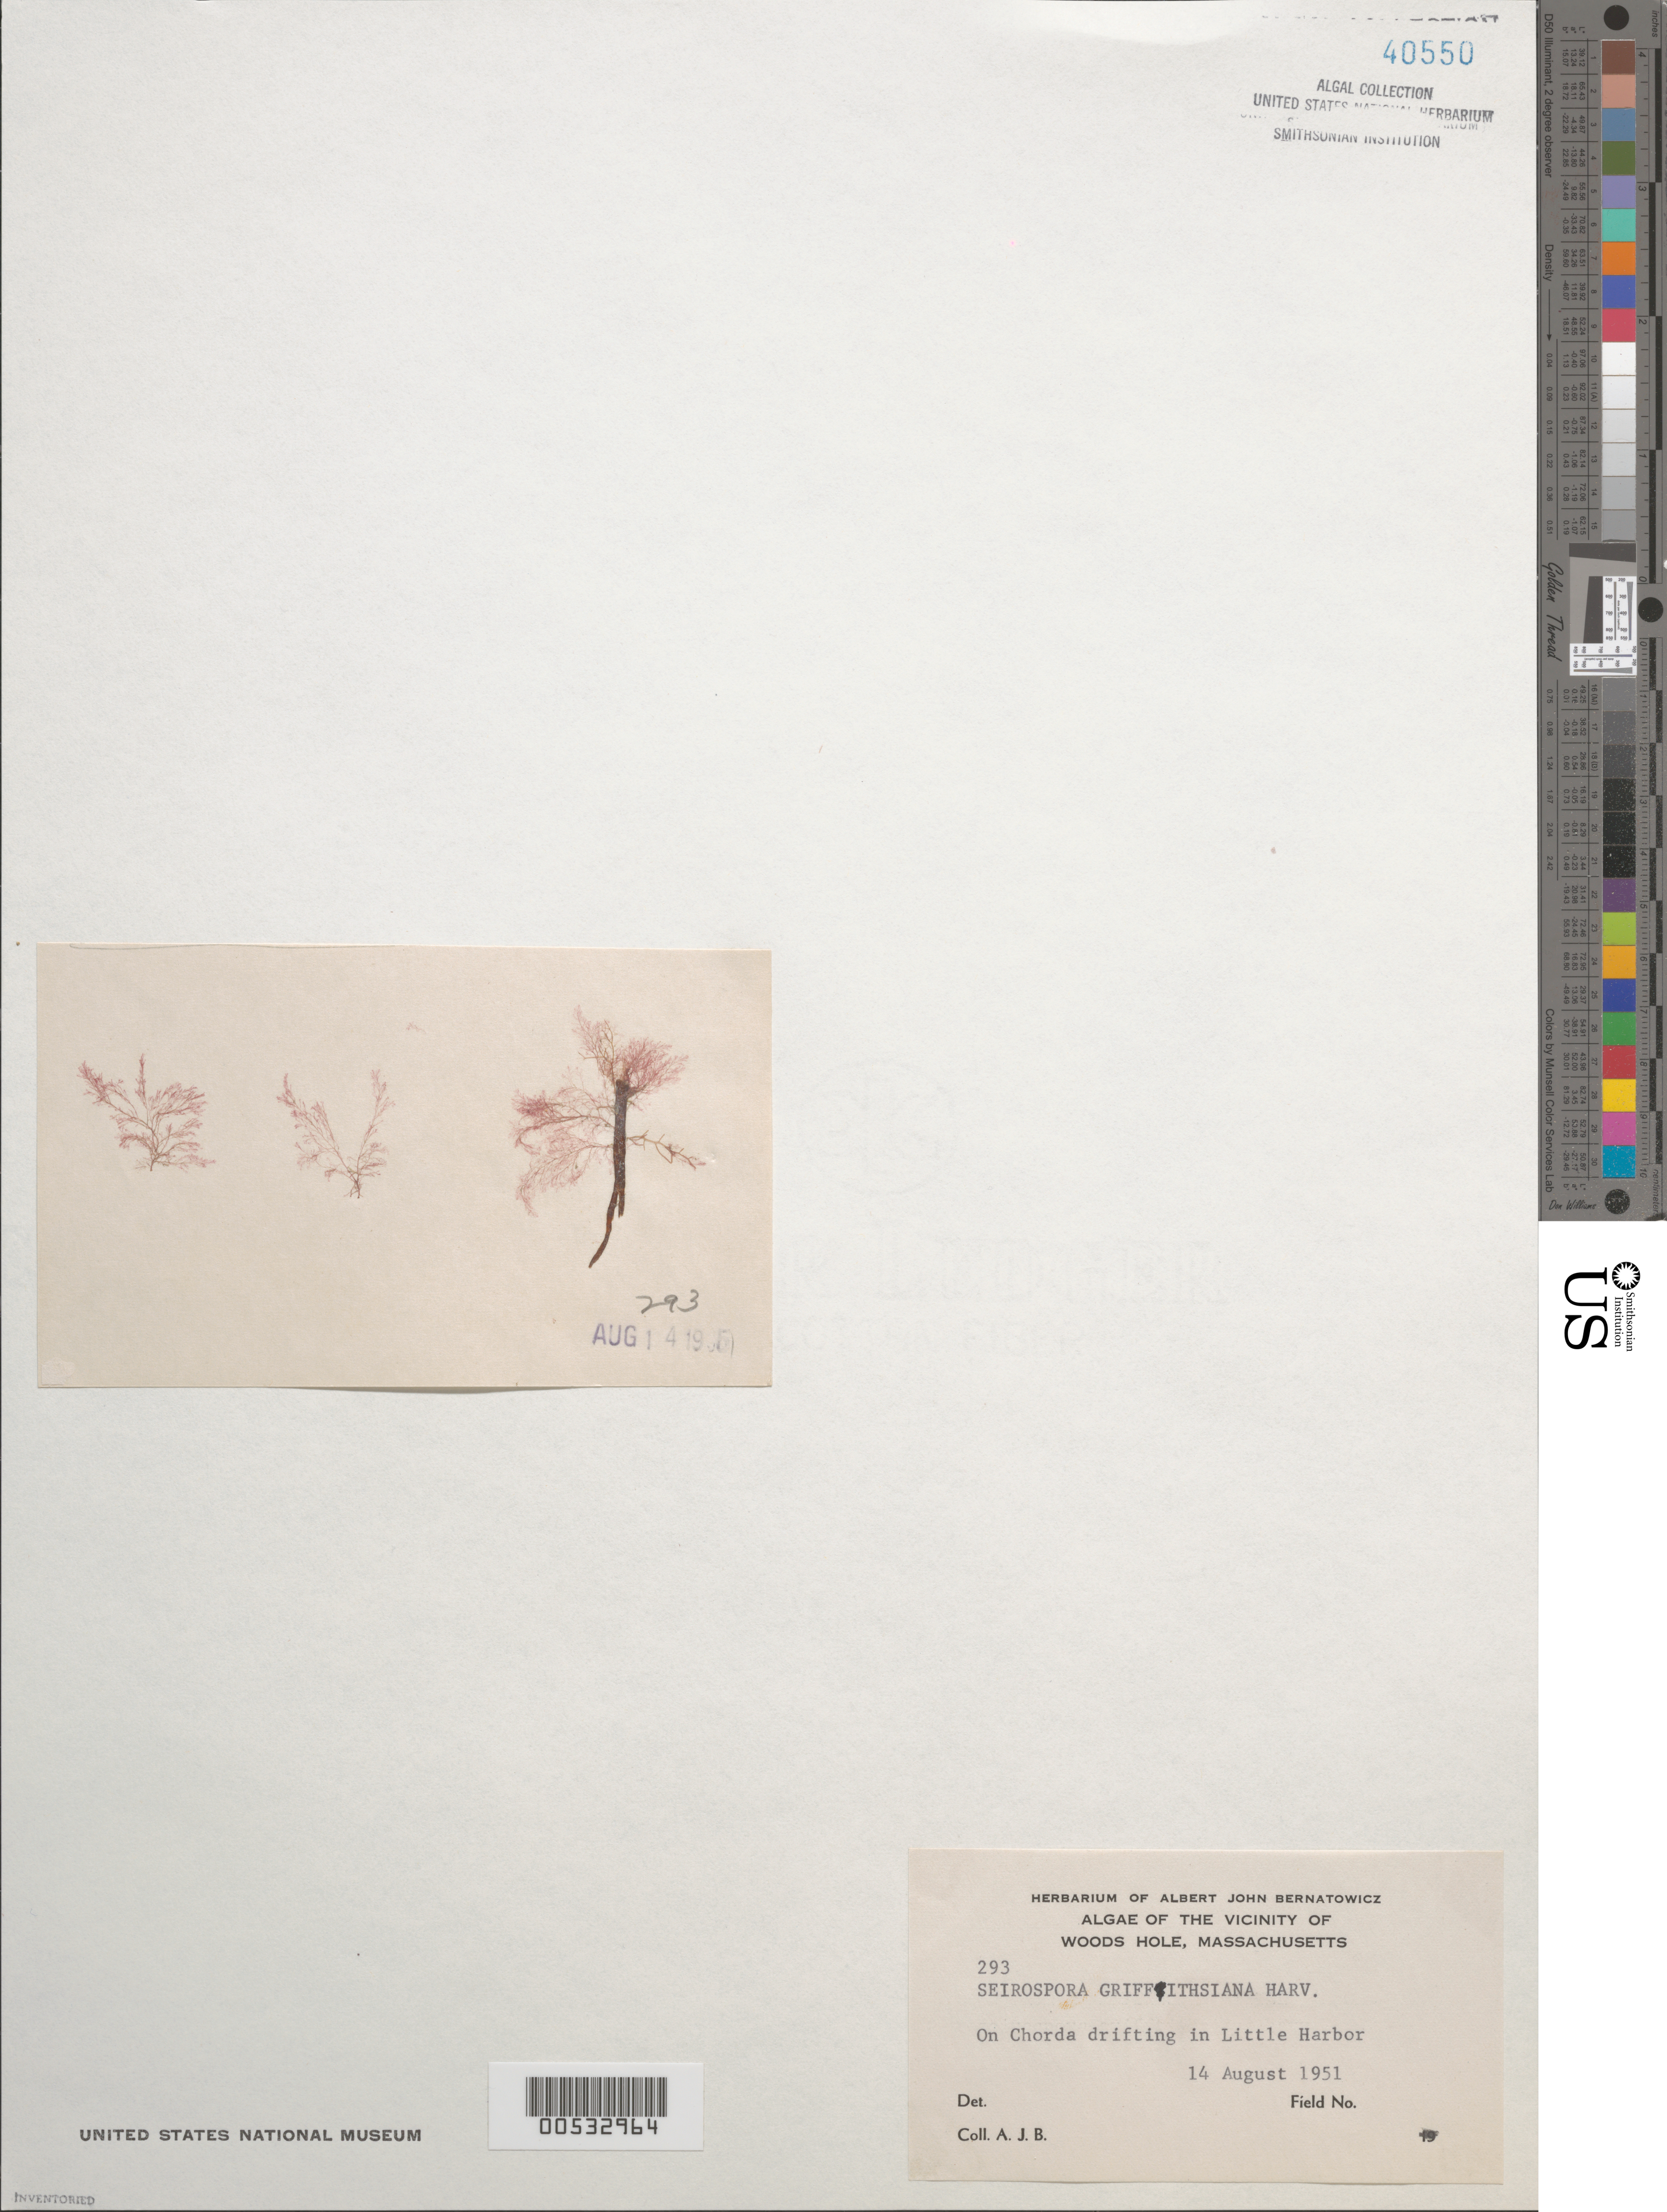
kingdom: Plantae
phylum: Rhodophyta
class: Florideophyceae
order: Ceramiales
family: Callithamniaceae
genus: Seirospora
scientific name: Seirospora interrupta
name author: (Sm.) F. Schmitz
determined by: Algae name updating Project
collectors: A. Bernatowicz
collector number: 293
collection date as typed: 14 Aug 1951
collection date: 1951-08-14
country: United States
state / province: Massachusetts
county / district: Barnstable County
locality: Woods Hole, Little Harbor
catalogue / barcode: US 40550